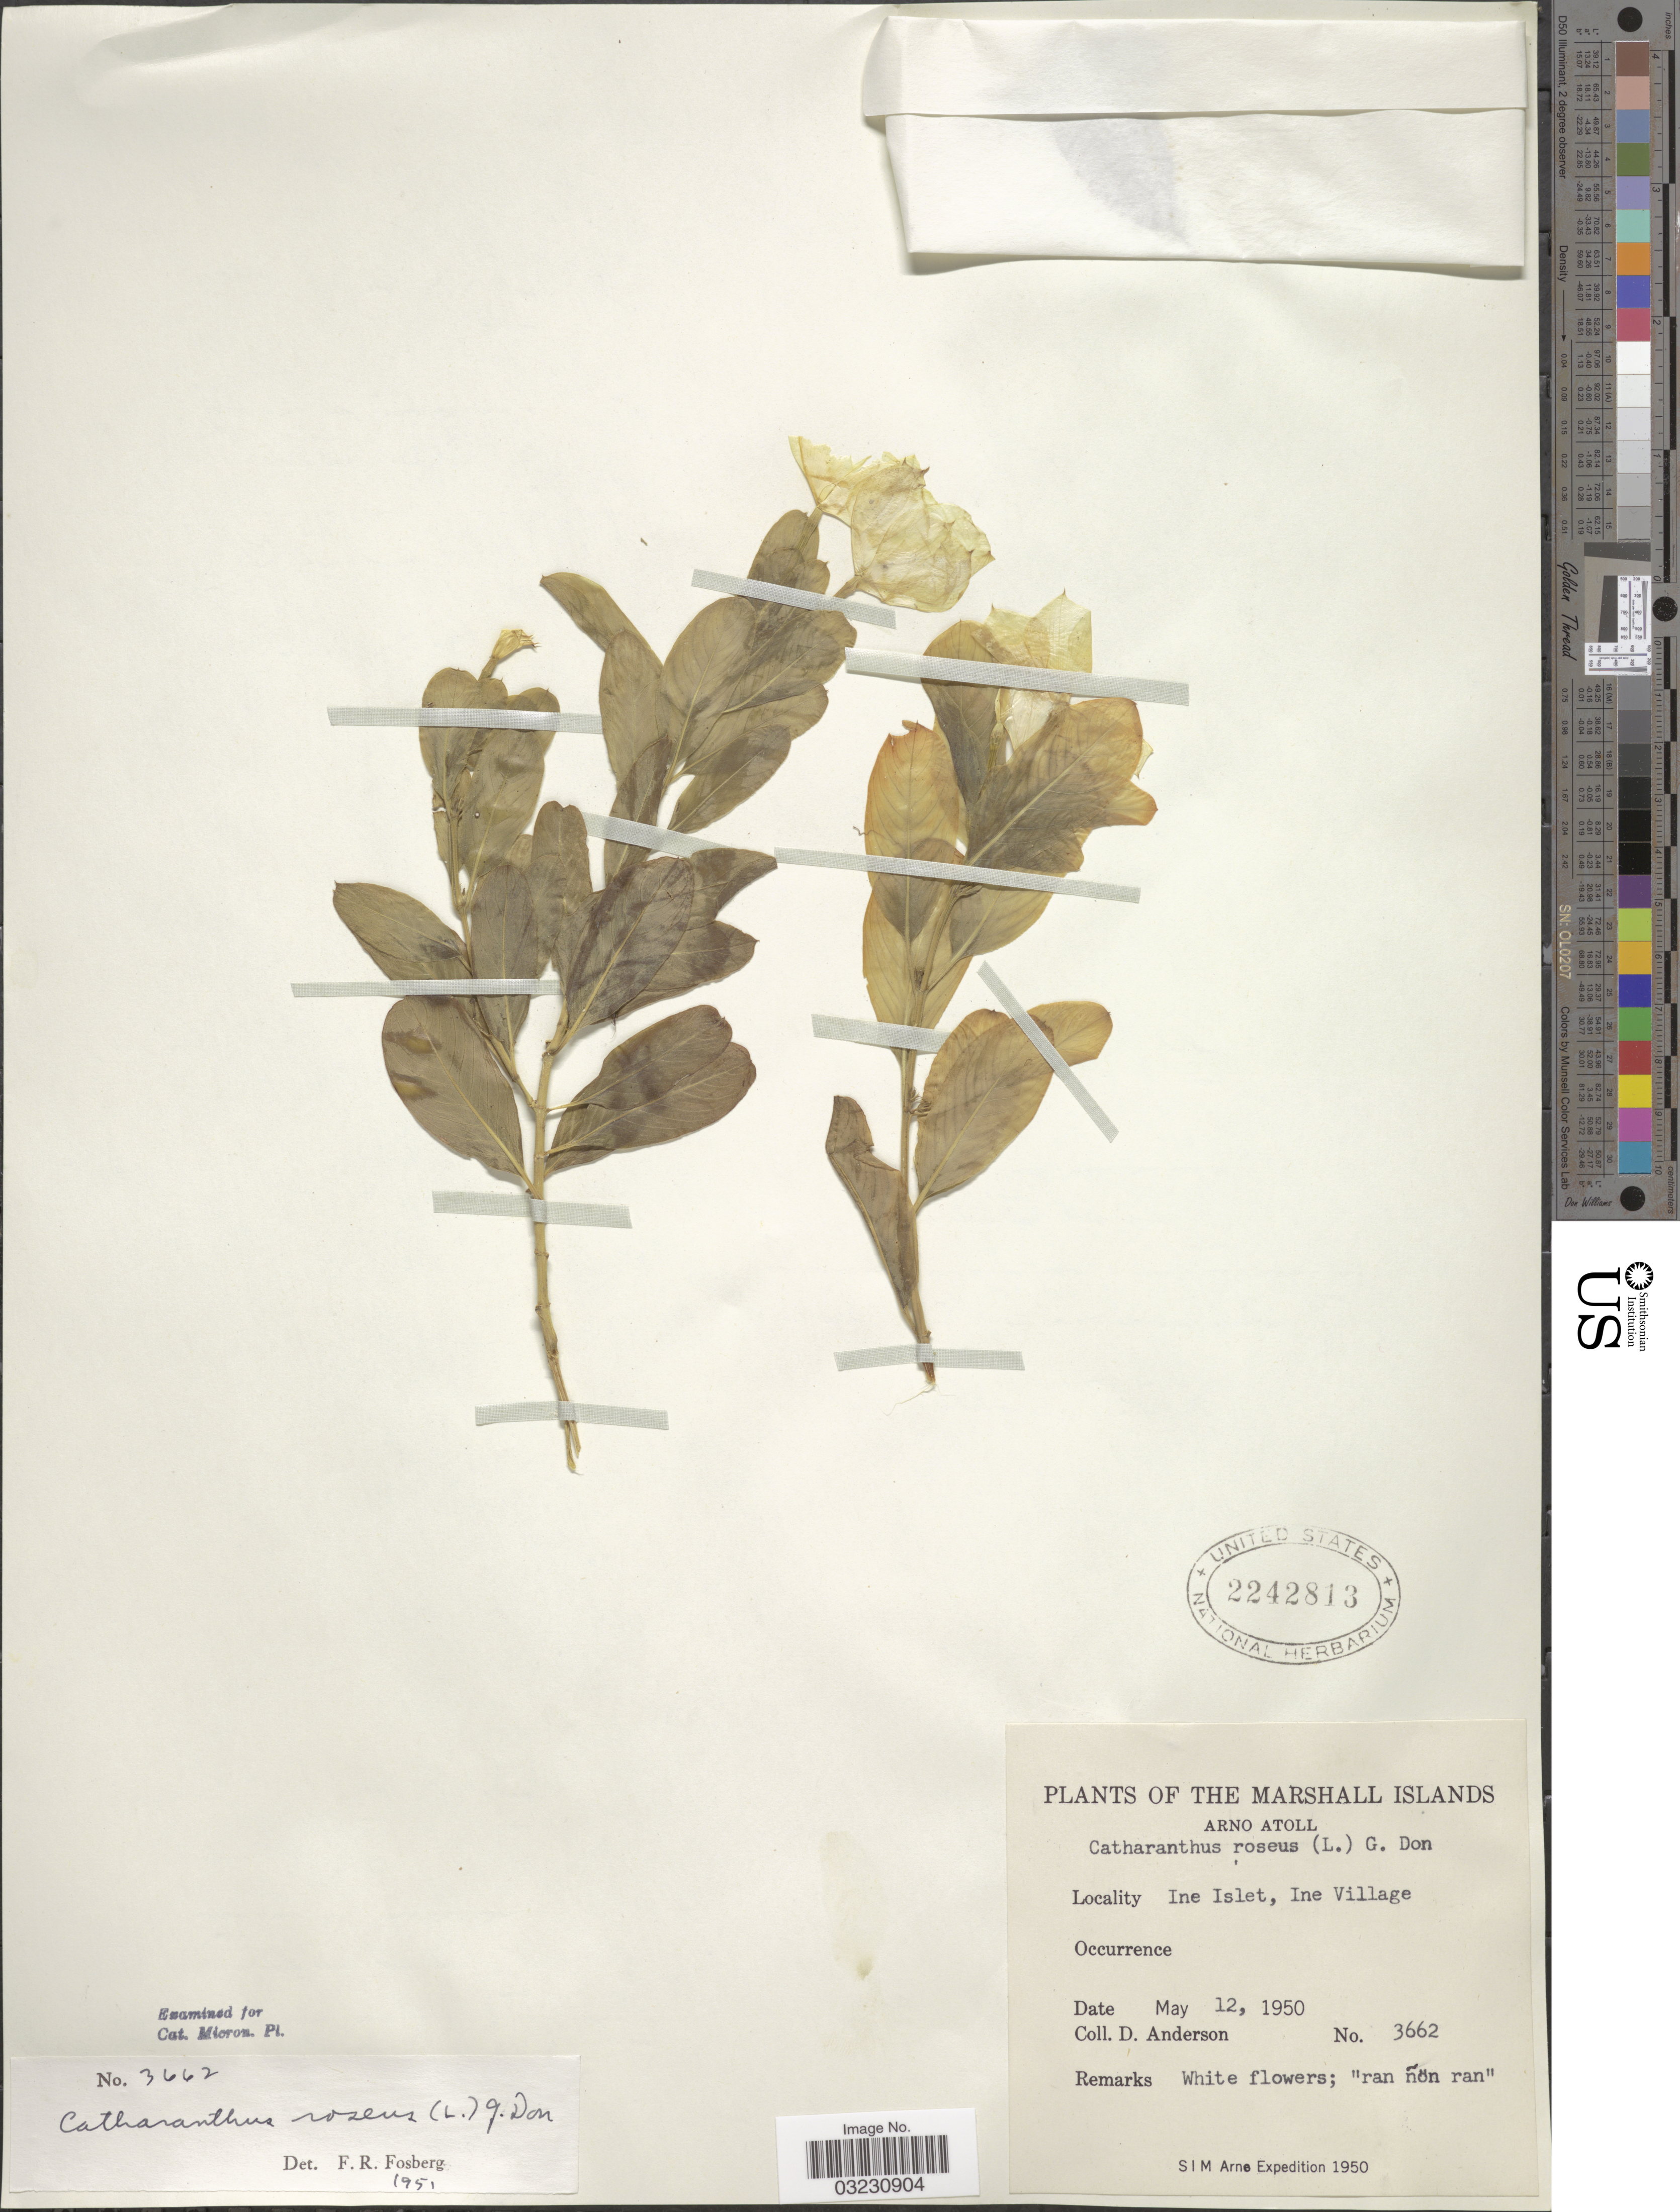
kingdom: Plantae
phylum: Tracheophyta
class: Magnoliopsida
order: Gentianales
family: Apocynaceae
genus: Catharanthus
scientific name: Catharanthus roseus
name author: (L.) G. Don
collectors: D. Anderson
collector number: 3662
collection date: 1950-05-12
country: Marshall Islands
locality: Arno Atoll. Ine Islet, Ine Village.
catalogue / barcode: US 2242813